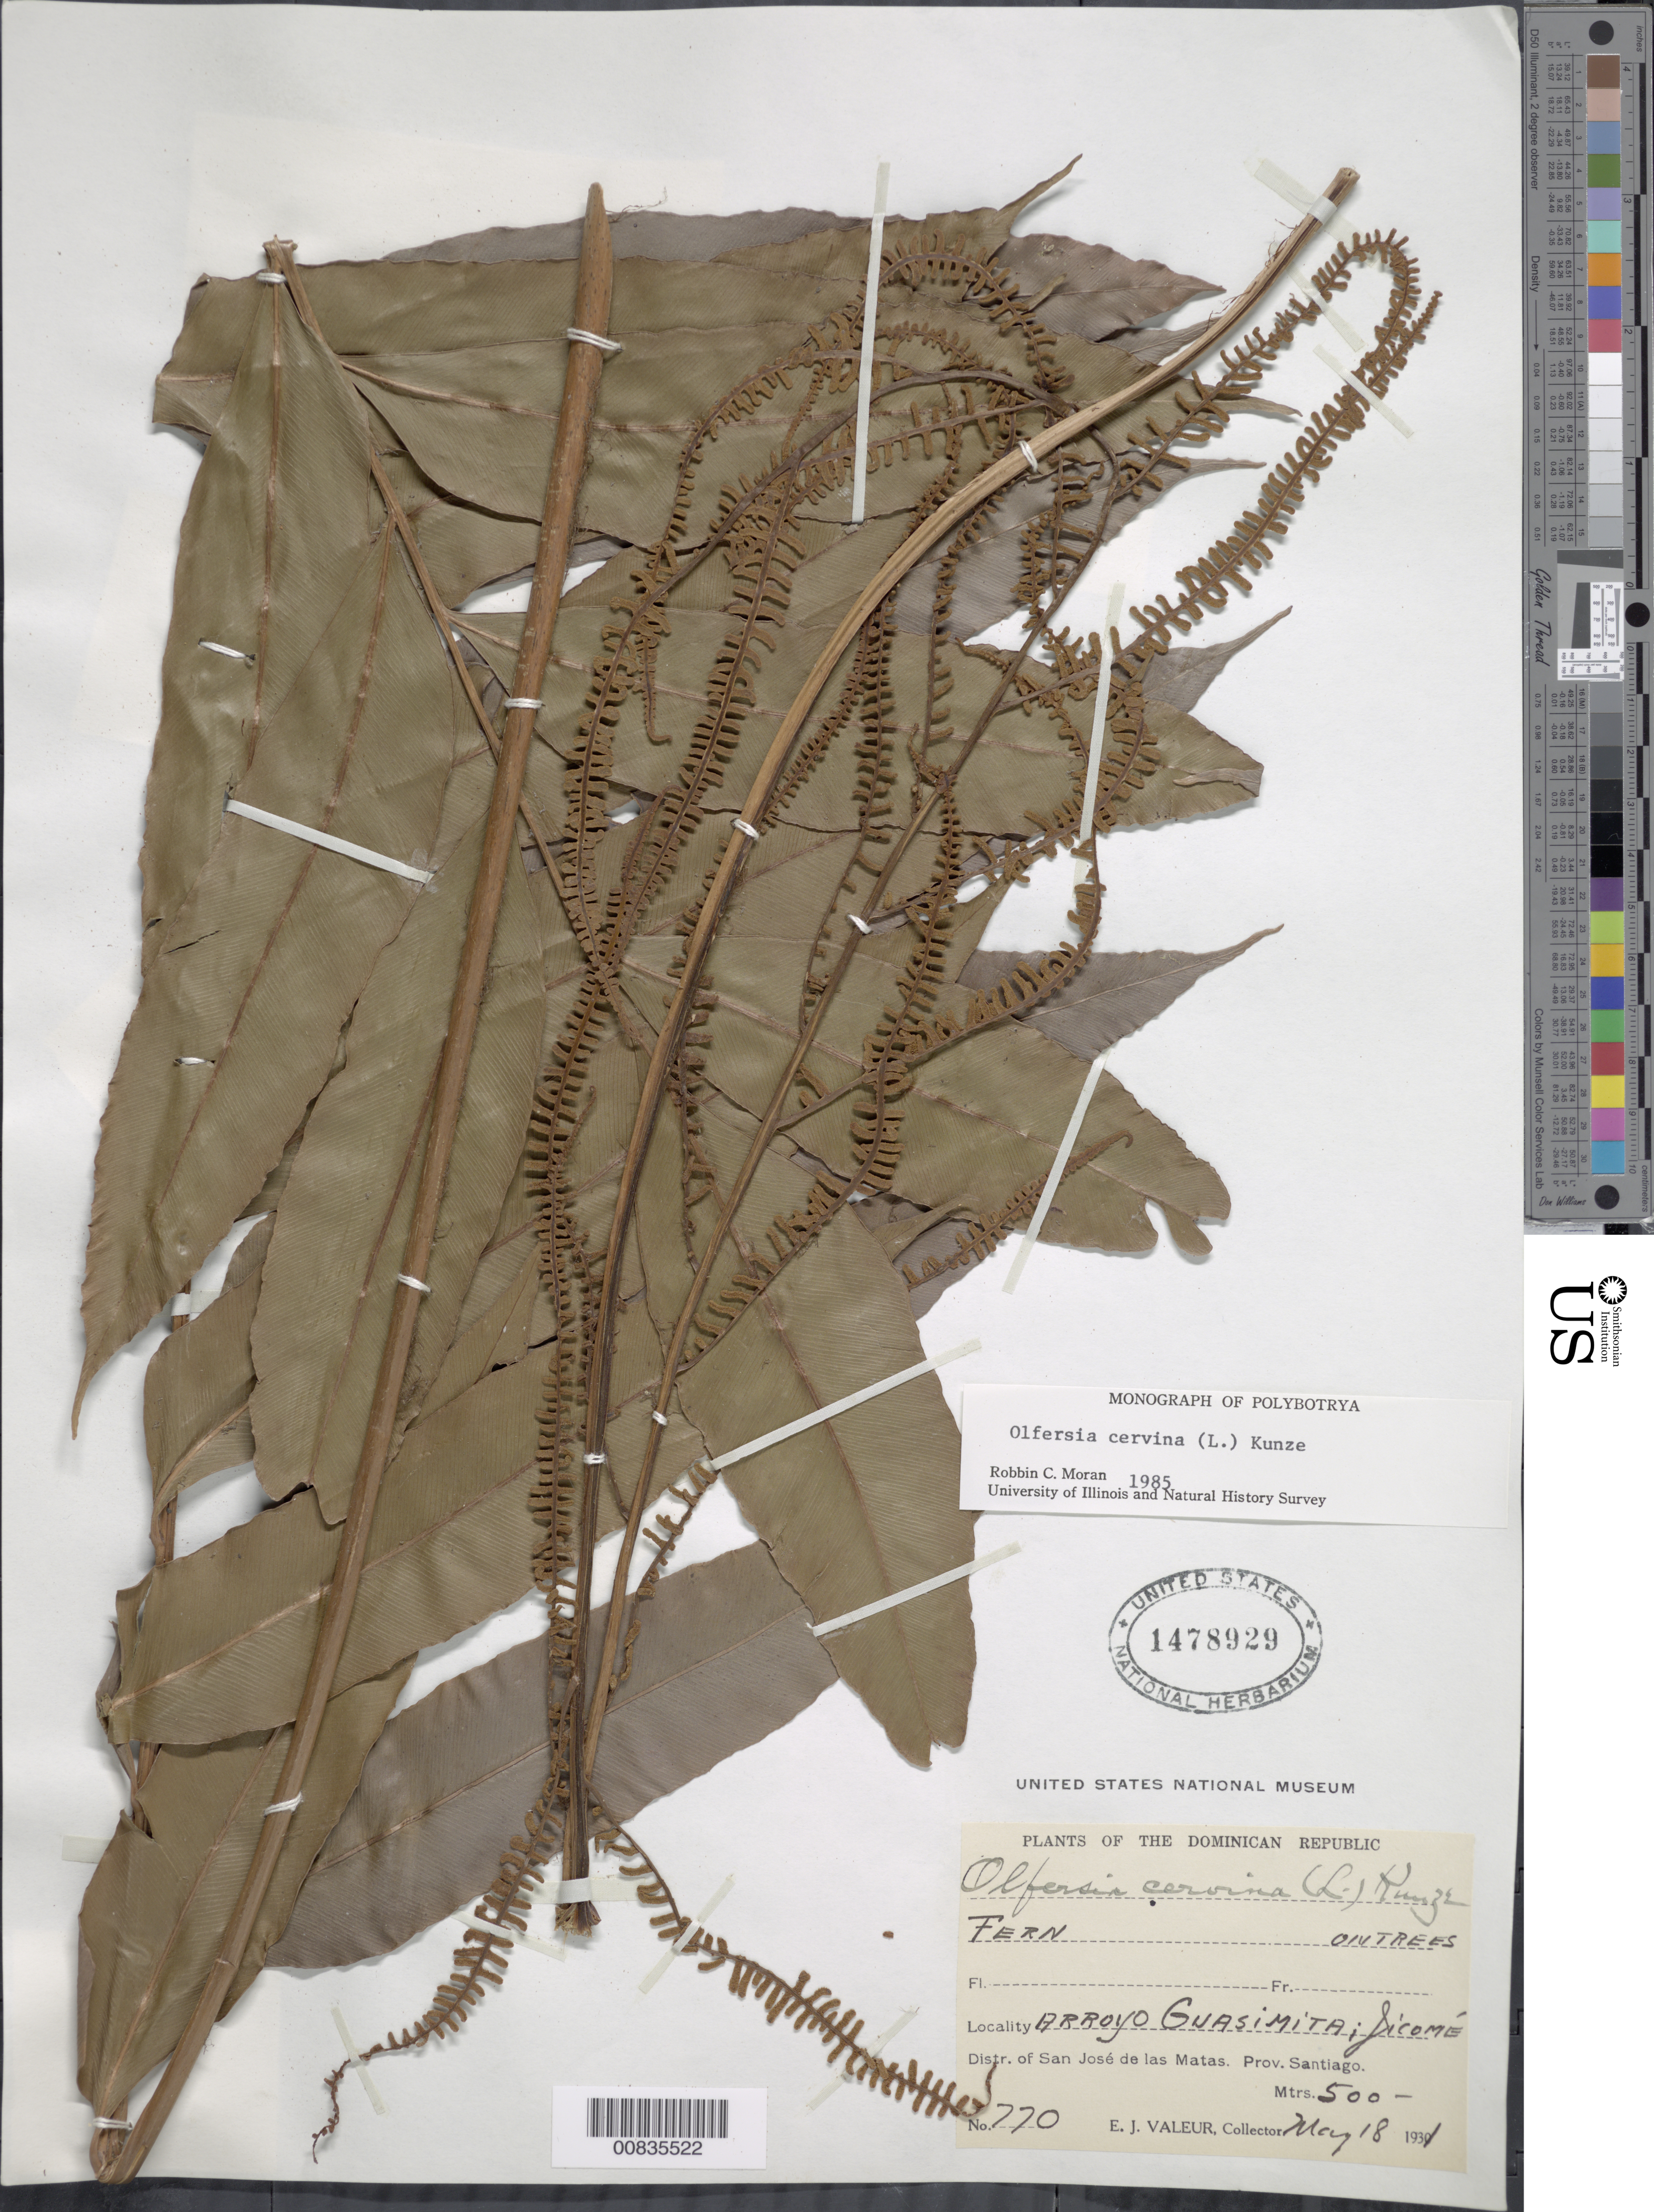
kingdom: Plantae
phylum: Tracheophyta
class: Polypodiopsida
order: Polypodiales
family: Dryopteridaceae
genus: Olfersia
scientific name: Olfersia cervina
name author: (L.) Kunze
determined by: Moran, R. C.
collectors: E. Valeur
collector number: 770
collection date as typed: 18 May 1931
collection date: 1931-05-18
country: Dominican Republic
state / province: Santiago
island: Hispaniola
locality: Dist. San José de las Matas, Arroyo Guasimita, Jicomé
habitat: On trees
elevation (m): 500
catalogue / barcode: US 1478929